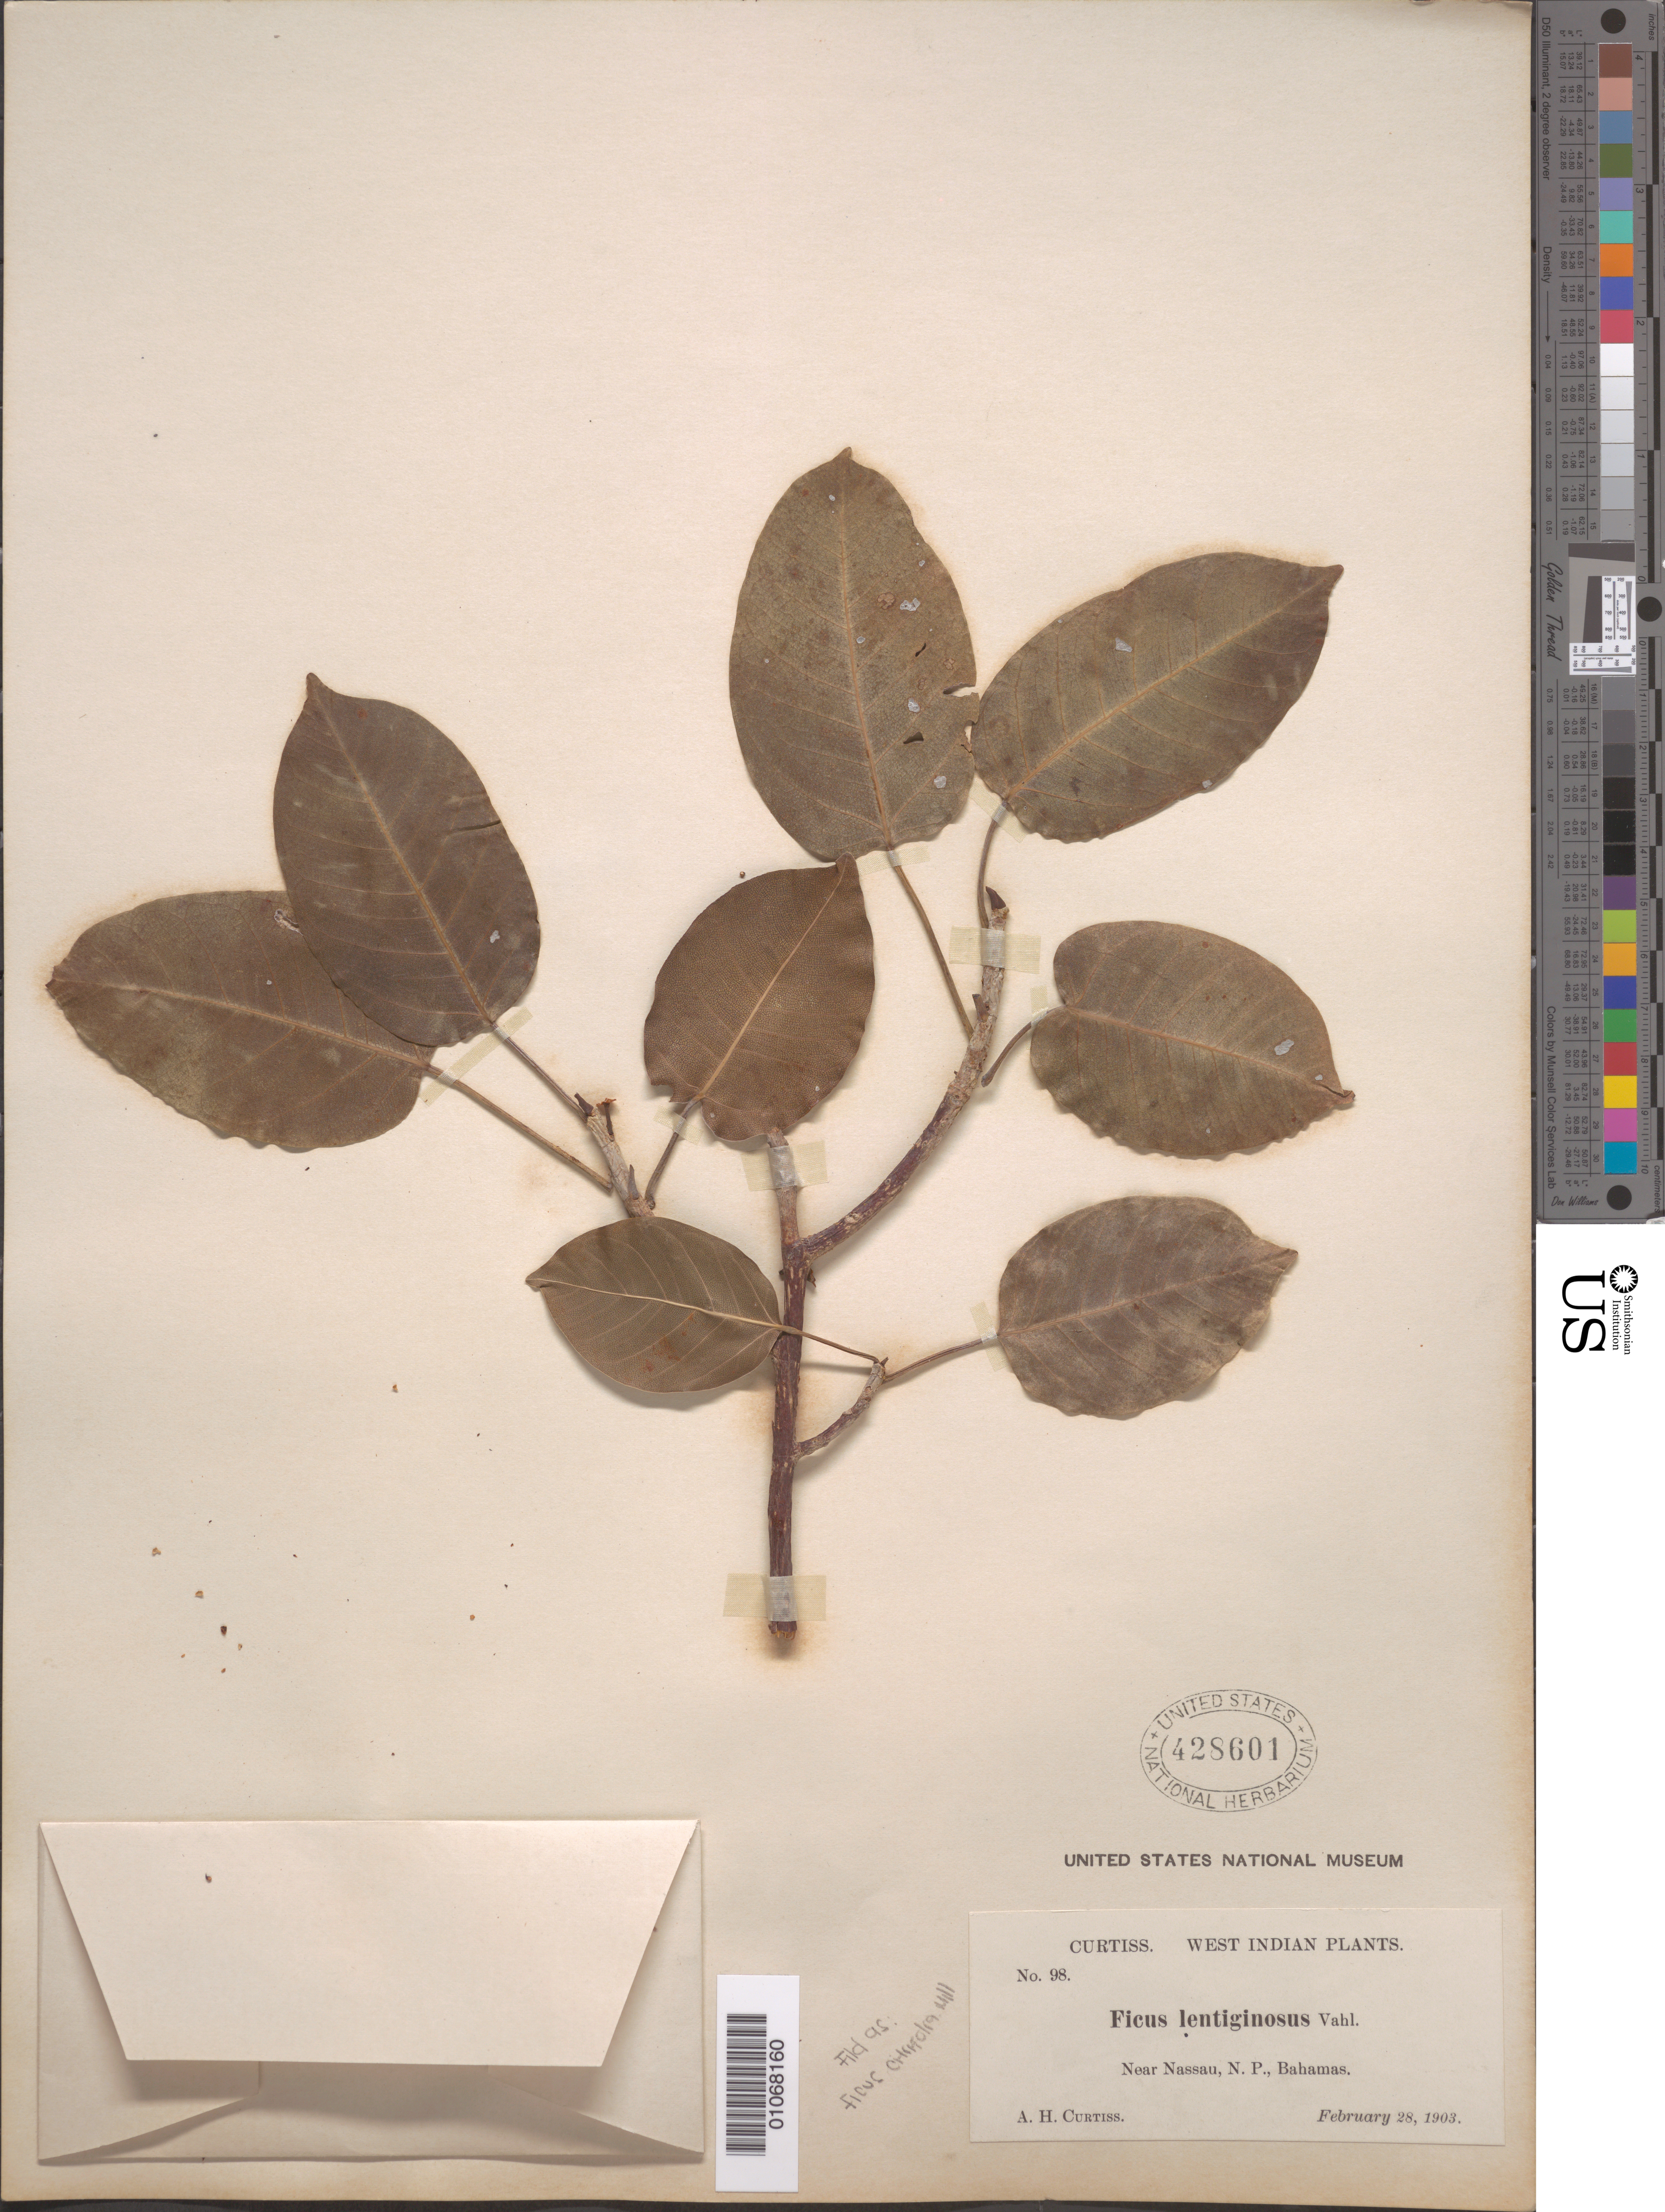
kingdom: Plantae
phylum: Tracheophyta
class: Magnoliopsida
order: Rosales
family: Moraceae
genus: Ficus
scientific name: Ficus citrifolia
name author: Mill.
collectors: A. H. Curtiss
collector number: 98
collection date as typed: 28 Feb 1903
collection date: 1903-02-28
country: Bahamas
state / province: New Providence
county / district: Nassau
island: New Providence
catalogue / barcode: US 428601